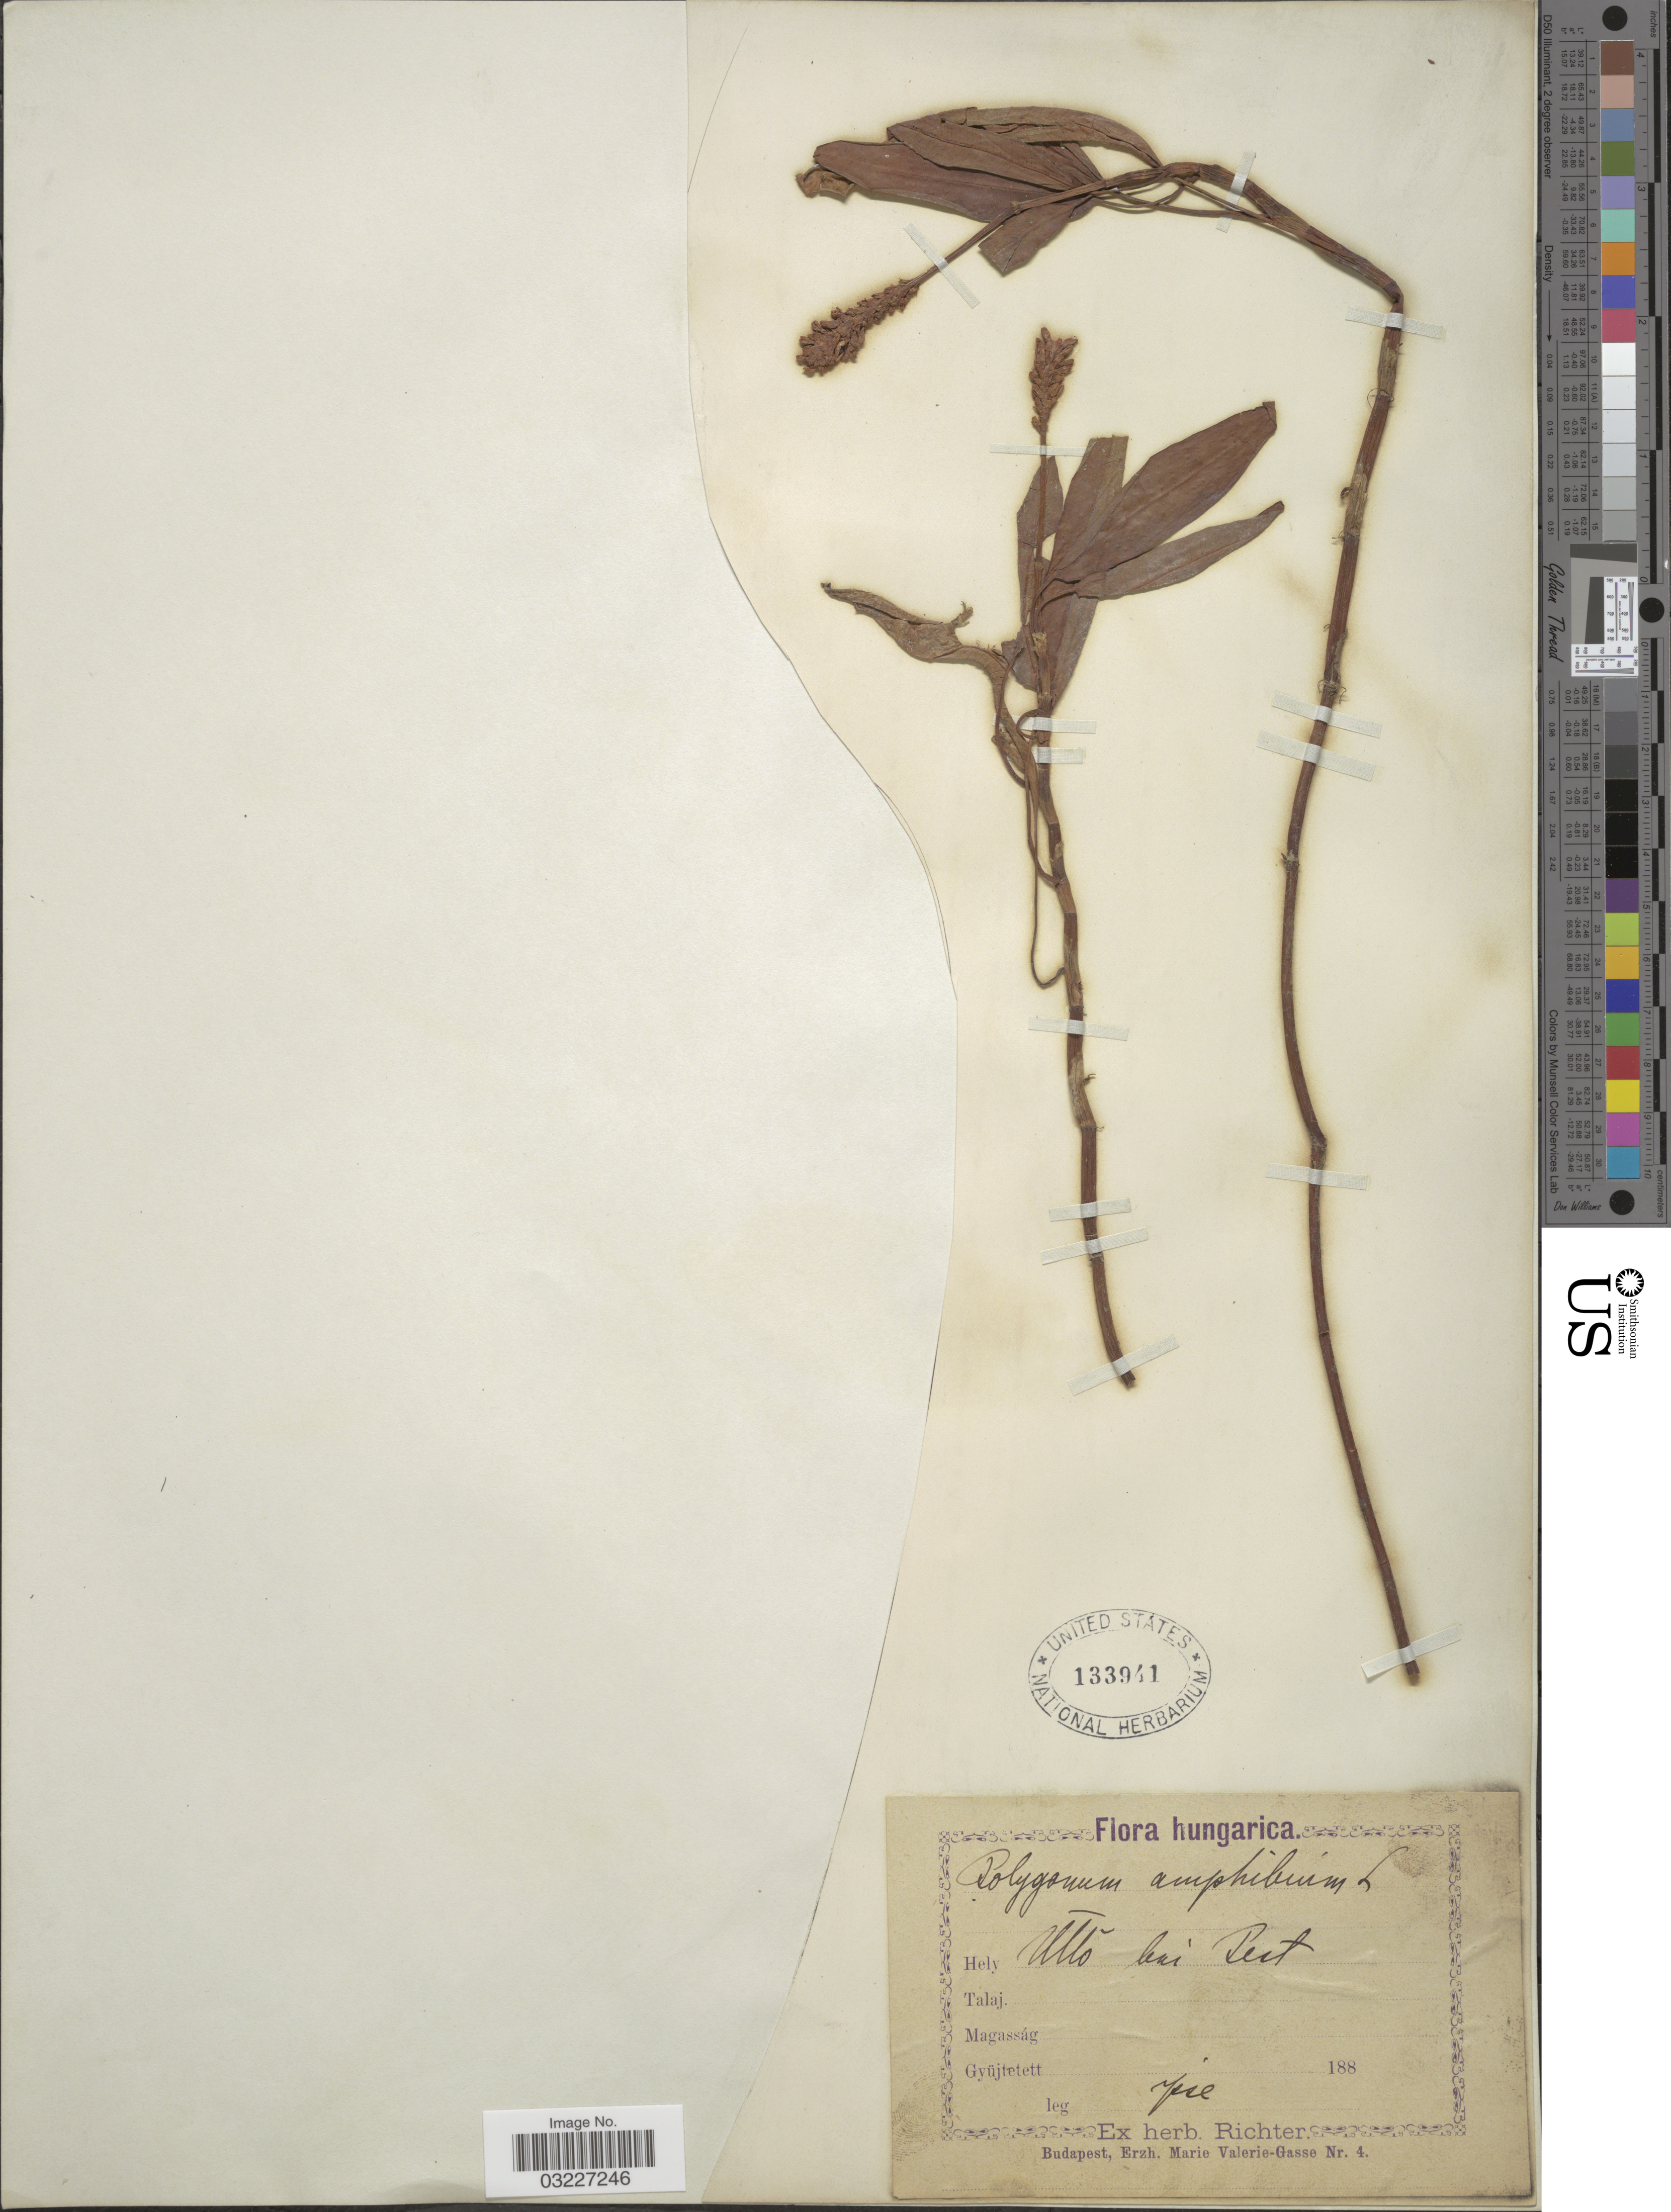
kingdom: Plantae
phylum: Tracheophyta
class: Magnoliopsida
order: Caryophyllales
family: Polygonaceae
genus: Polygonum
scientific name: Polygonum amphibium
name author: L.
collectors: -- Richter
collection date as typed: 188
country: Hungary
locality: Alto [interpreted] bei Pest.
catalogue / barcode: US 133941